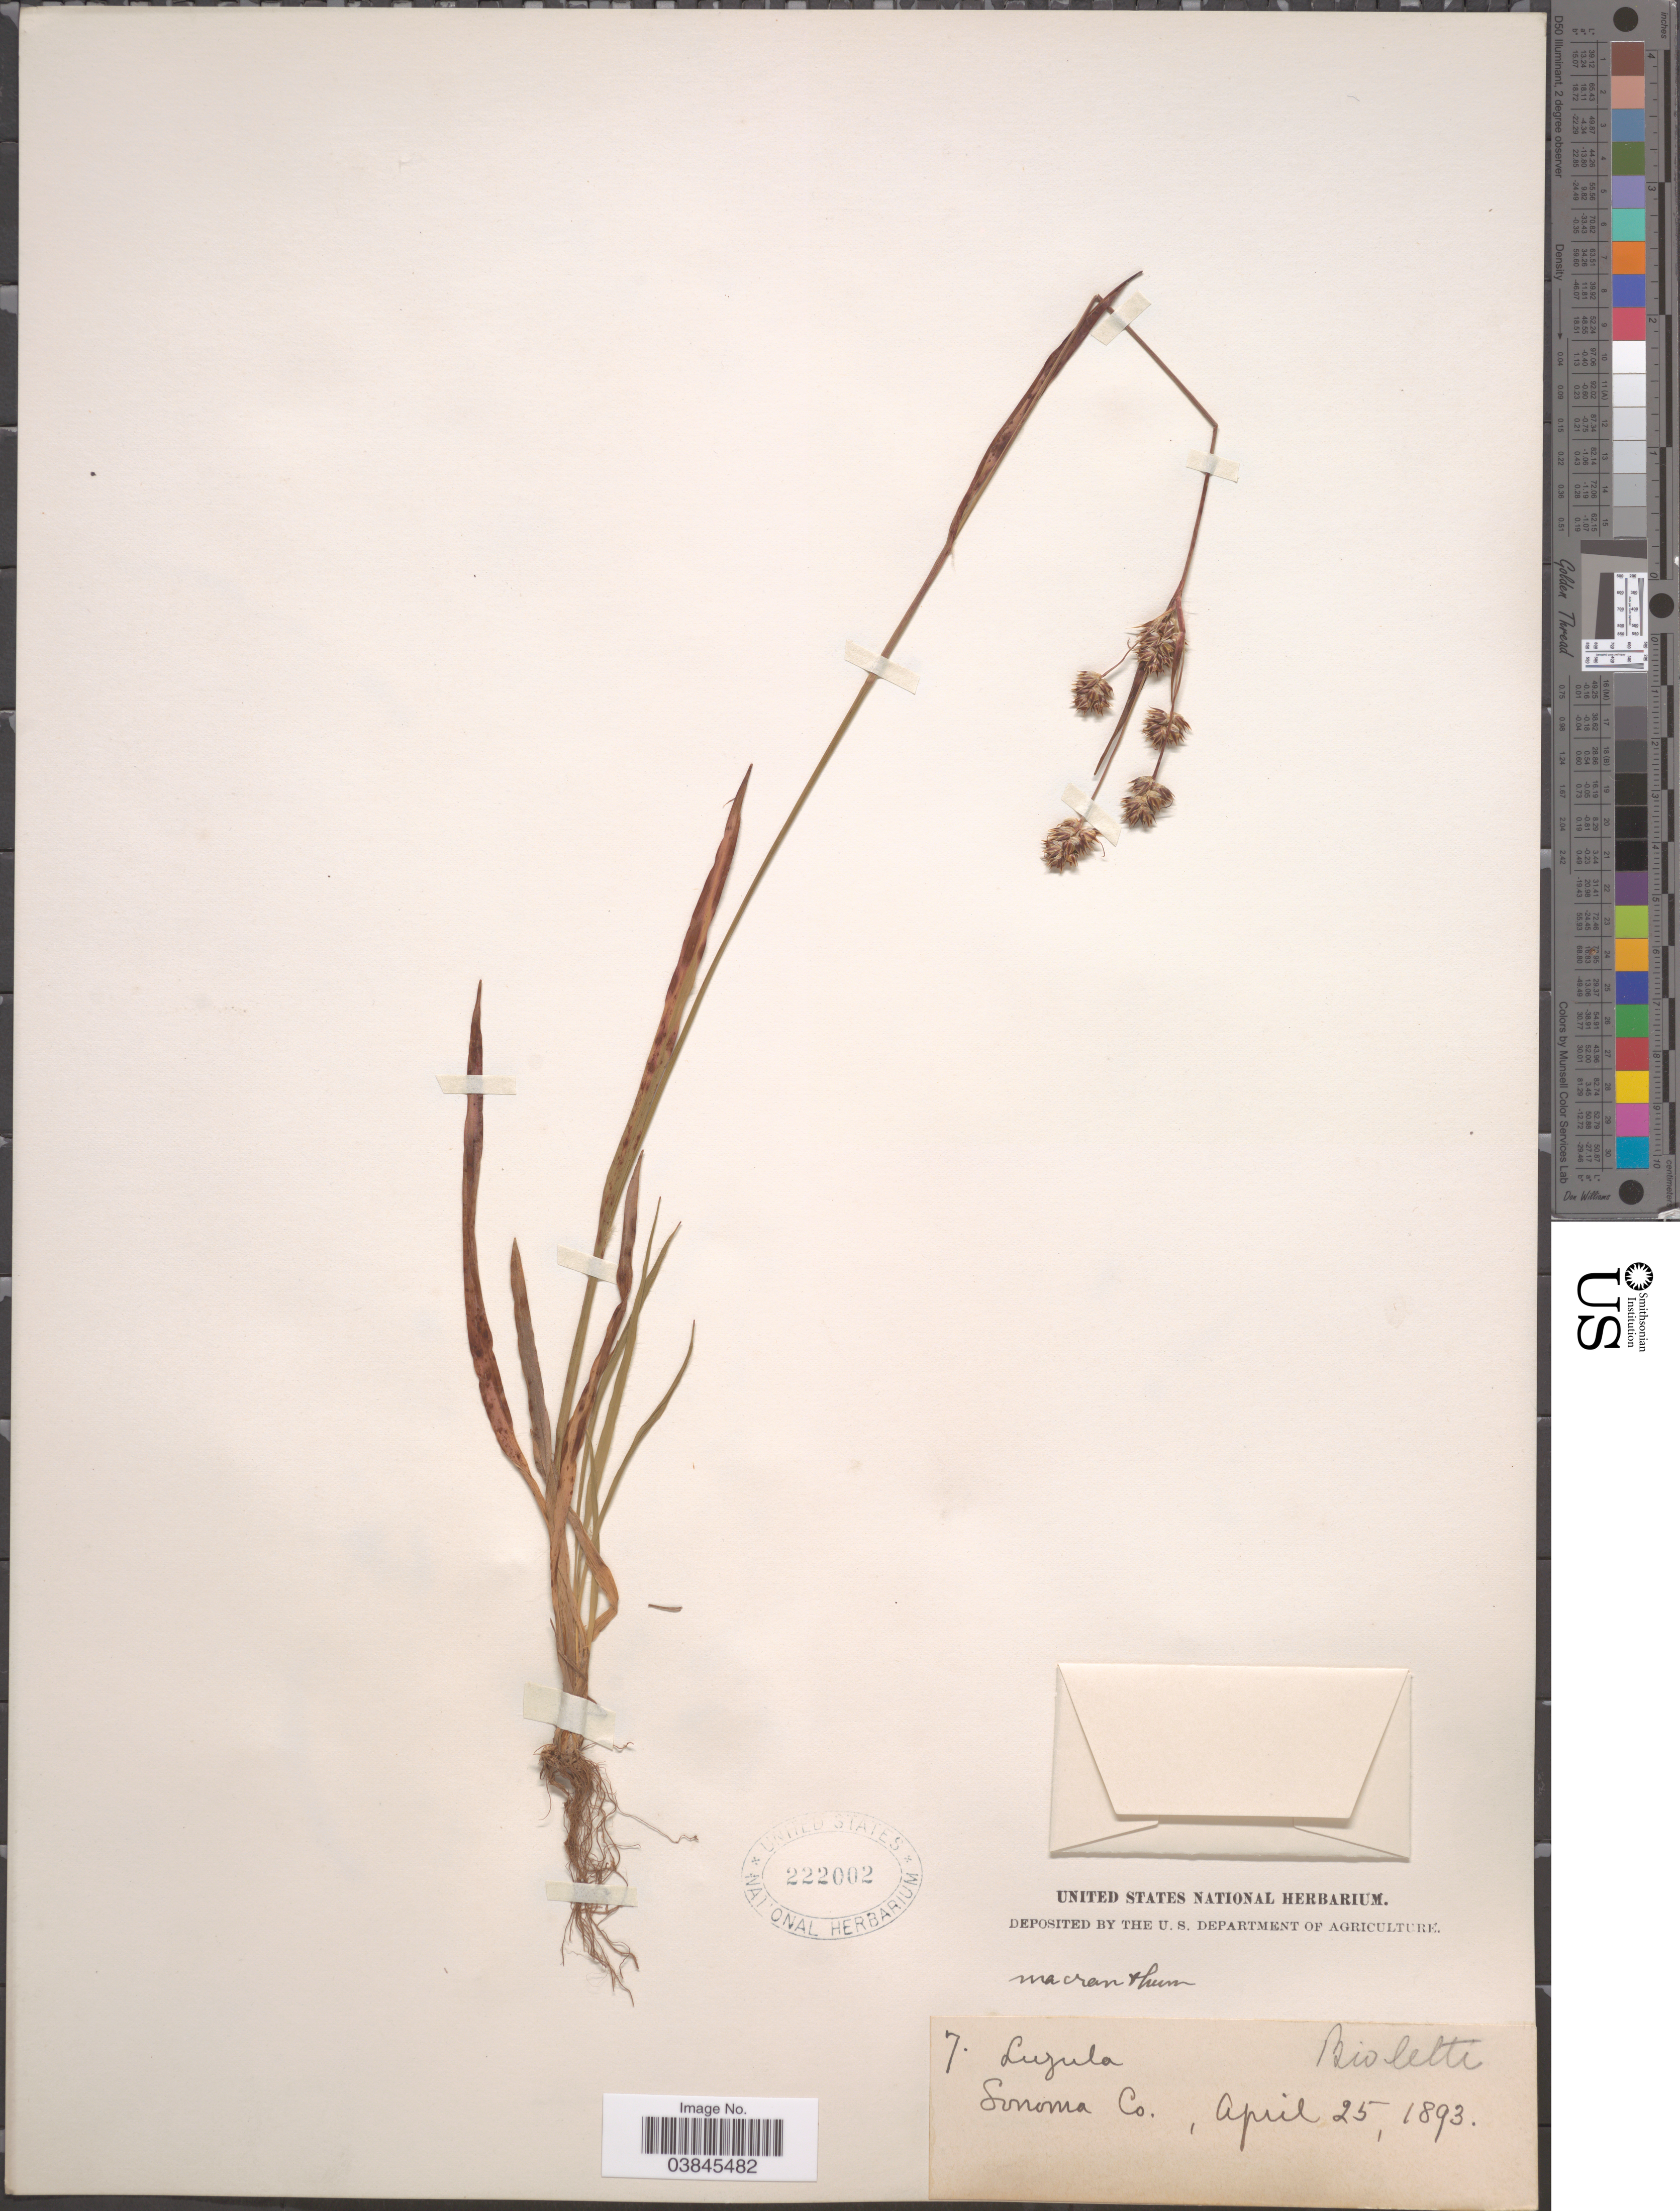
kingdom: Plantae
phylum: Tracheophyta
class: Liliopsida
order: Poales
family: Juncaceae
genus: Luzula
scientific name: Luzula campestris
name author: (L.) DC.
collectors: -- Bioletti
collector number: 7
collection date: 1893-04-25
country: United States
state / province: California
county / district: Sonoma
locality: Sonoma Co.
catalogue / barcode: US 222002